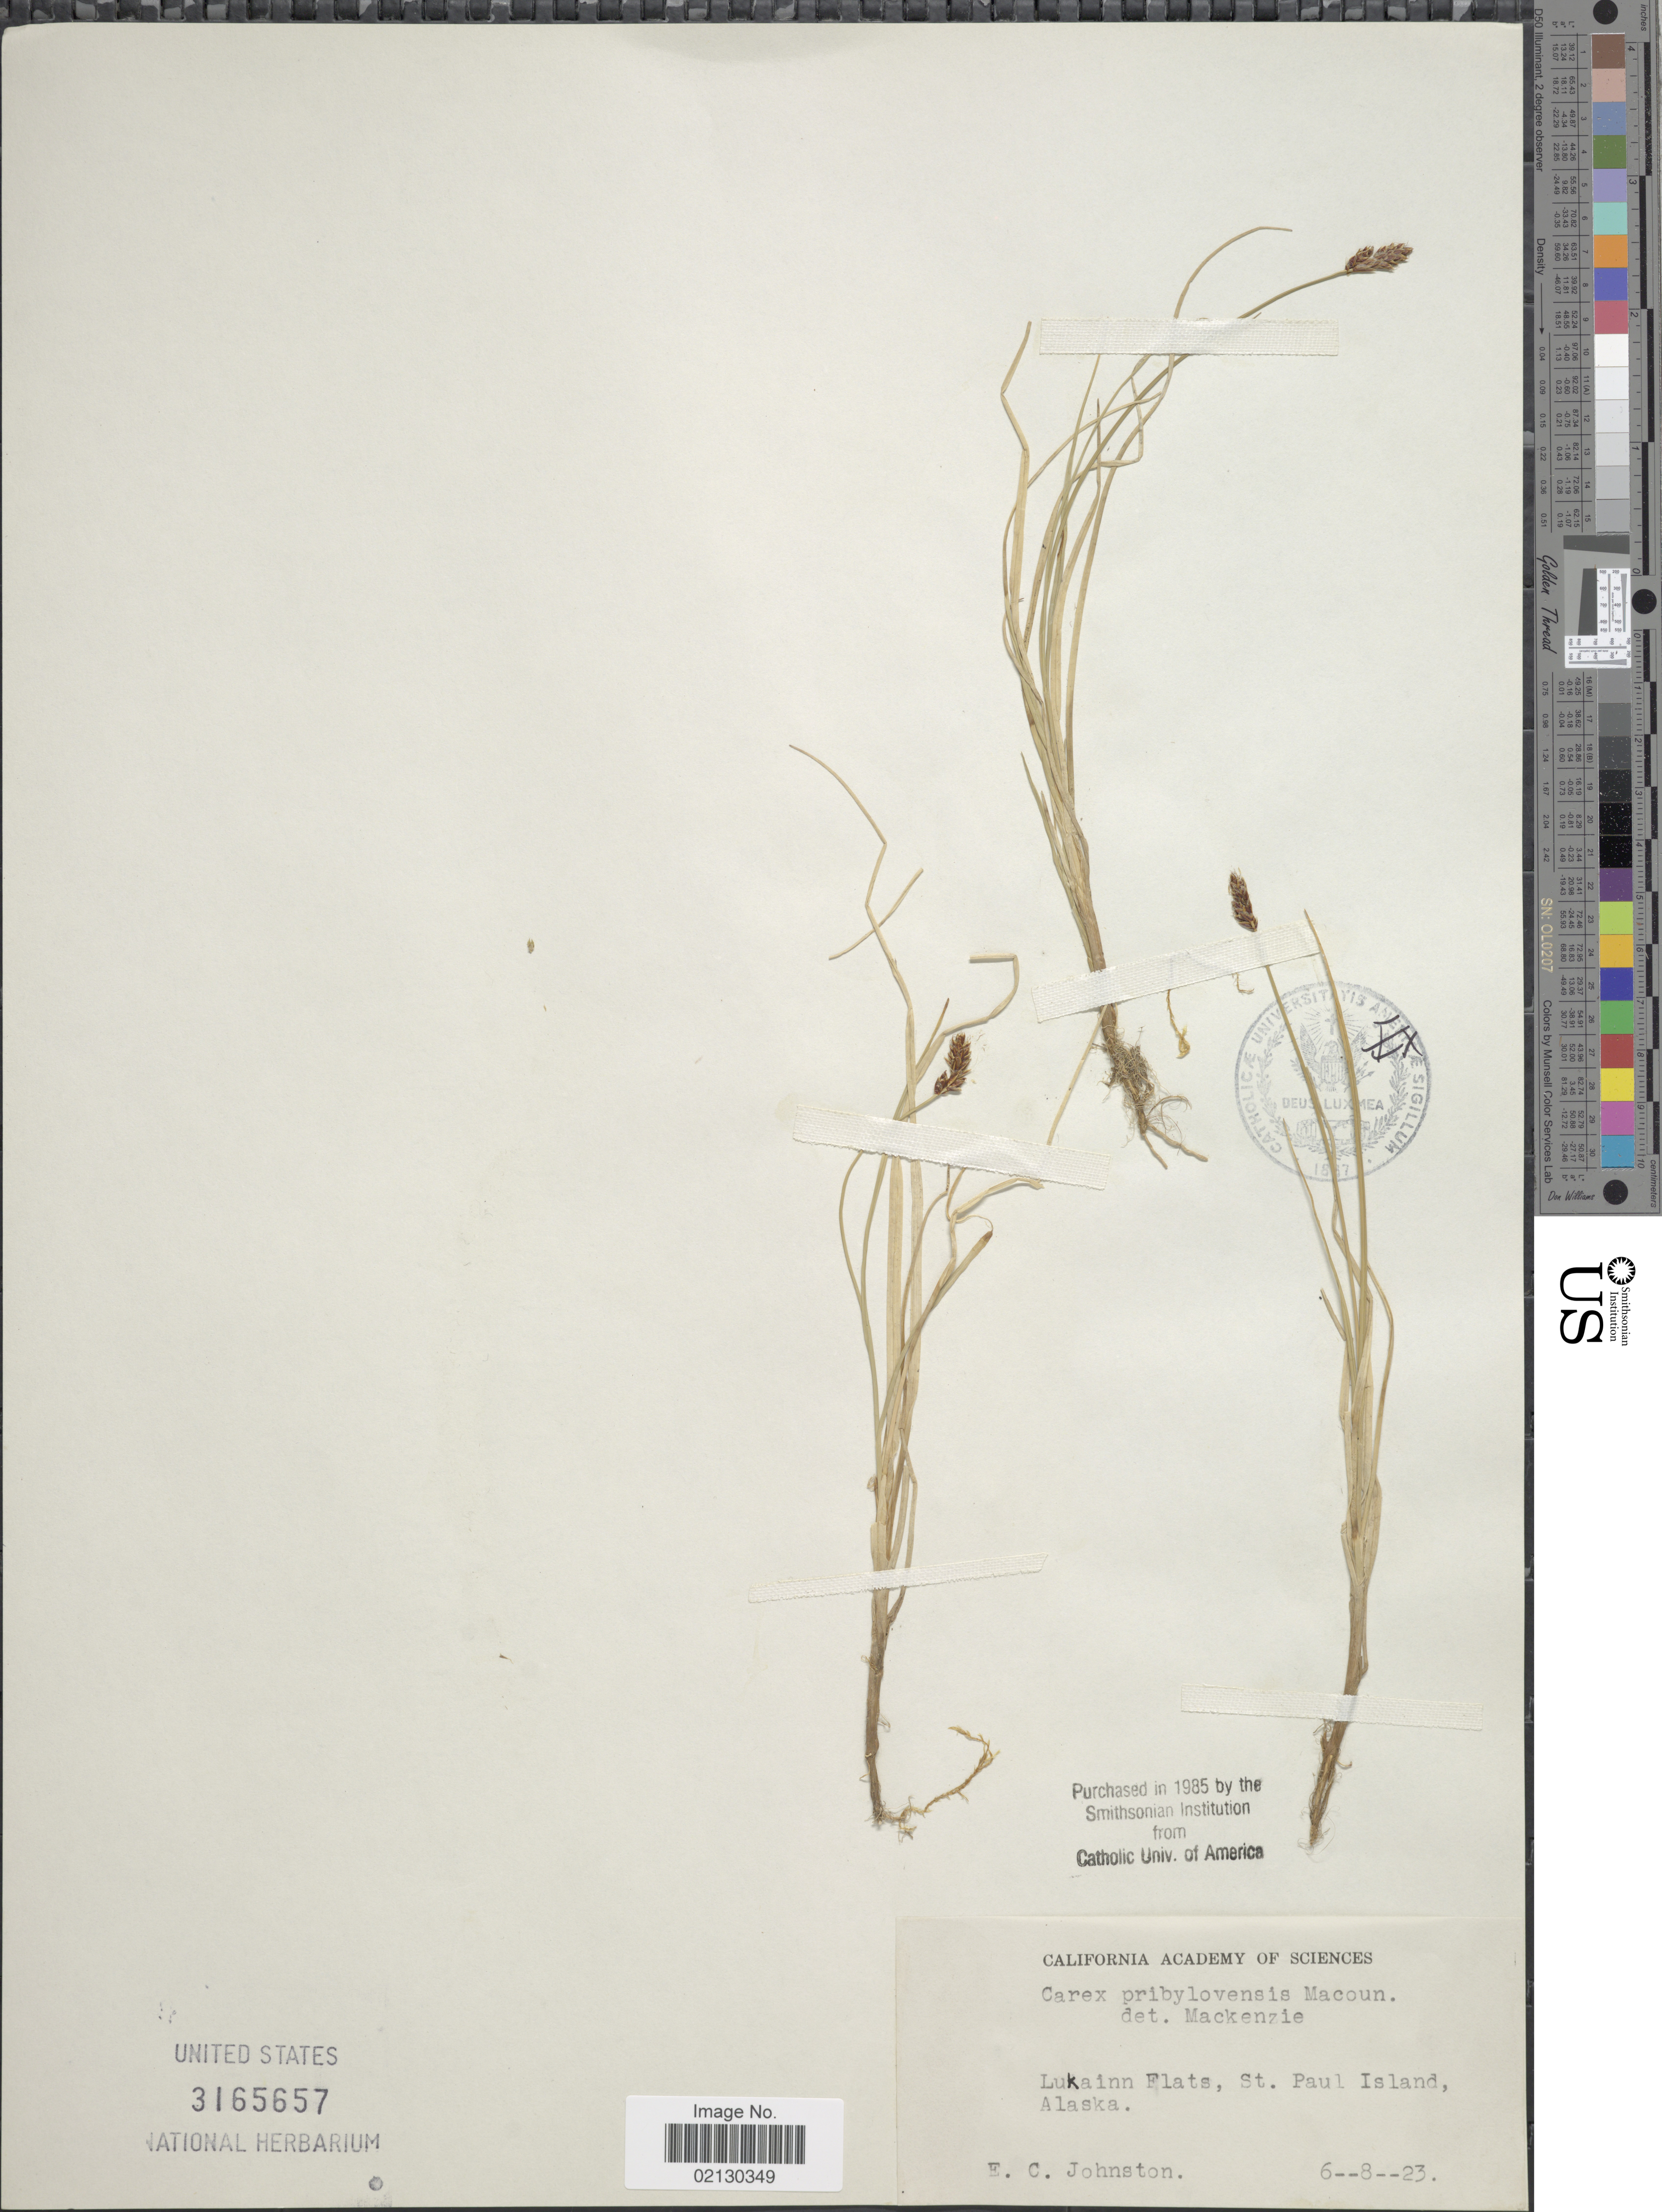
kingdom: Plantae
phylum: Tracheophyta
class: Liliopsida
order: Poales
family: Cyperaceae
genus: Carex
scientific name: Carex pribylovensis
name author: Macoun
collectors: E. C. Johnston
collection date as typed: Transcribed d/m/y: 8/6/23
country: United States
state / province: Alaska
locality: Lukainn Flats, St. Paul Island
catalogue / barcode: US 3165657